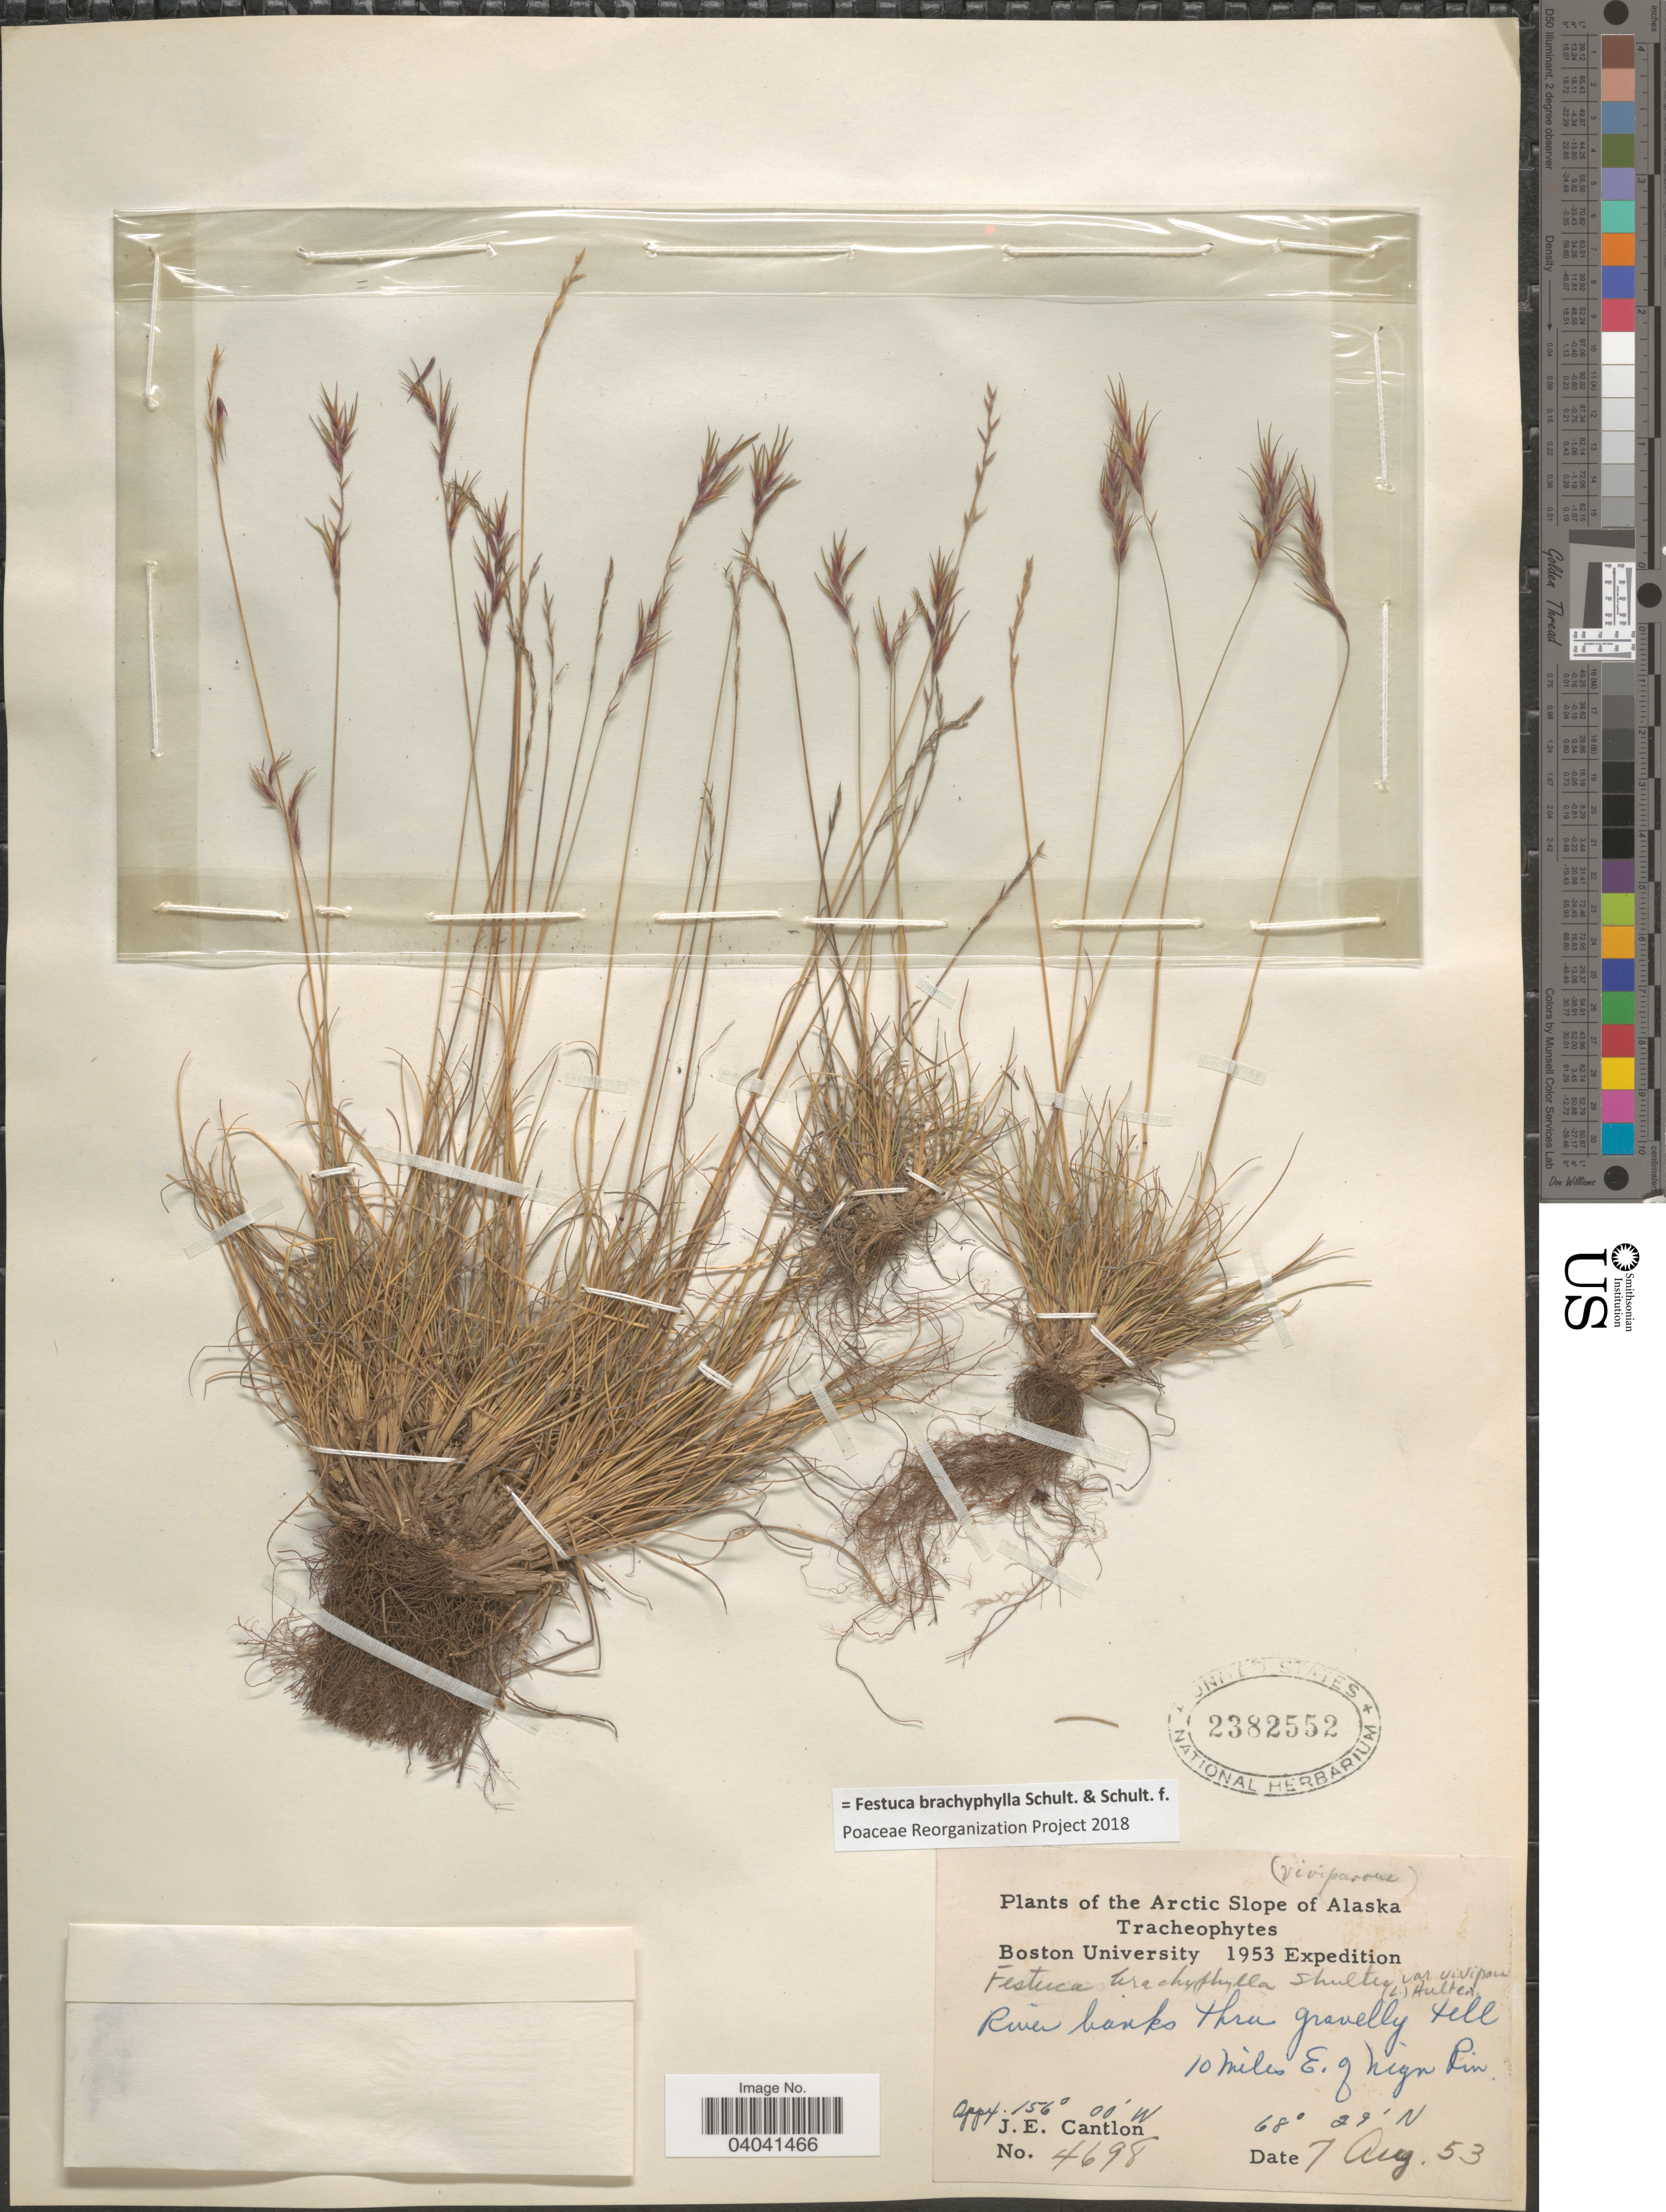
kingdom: Plantae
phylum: Tracheophyta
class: Liliopsida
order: Poales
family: Poaceae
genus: Festuca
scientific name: Festuca brachyphylla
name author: Schult. & Schult. f.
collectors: J. Cantlon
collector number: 4698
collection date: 1953-08-07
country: United States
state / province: Alaska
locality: The Arctic Slope of Alaska. 10 miles E. of Nigu Riv.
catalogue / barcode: US 2382552